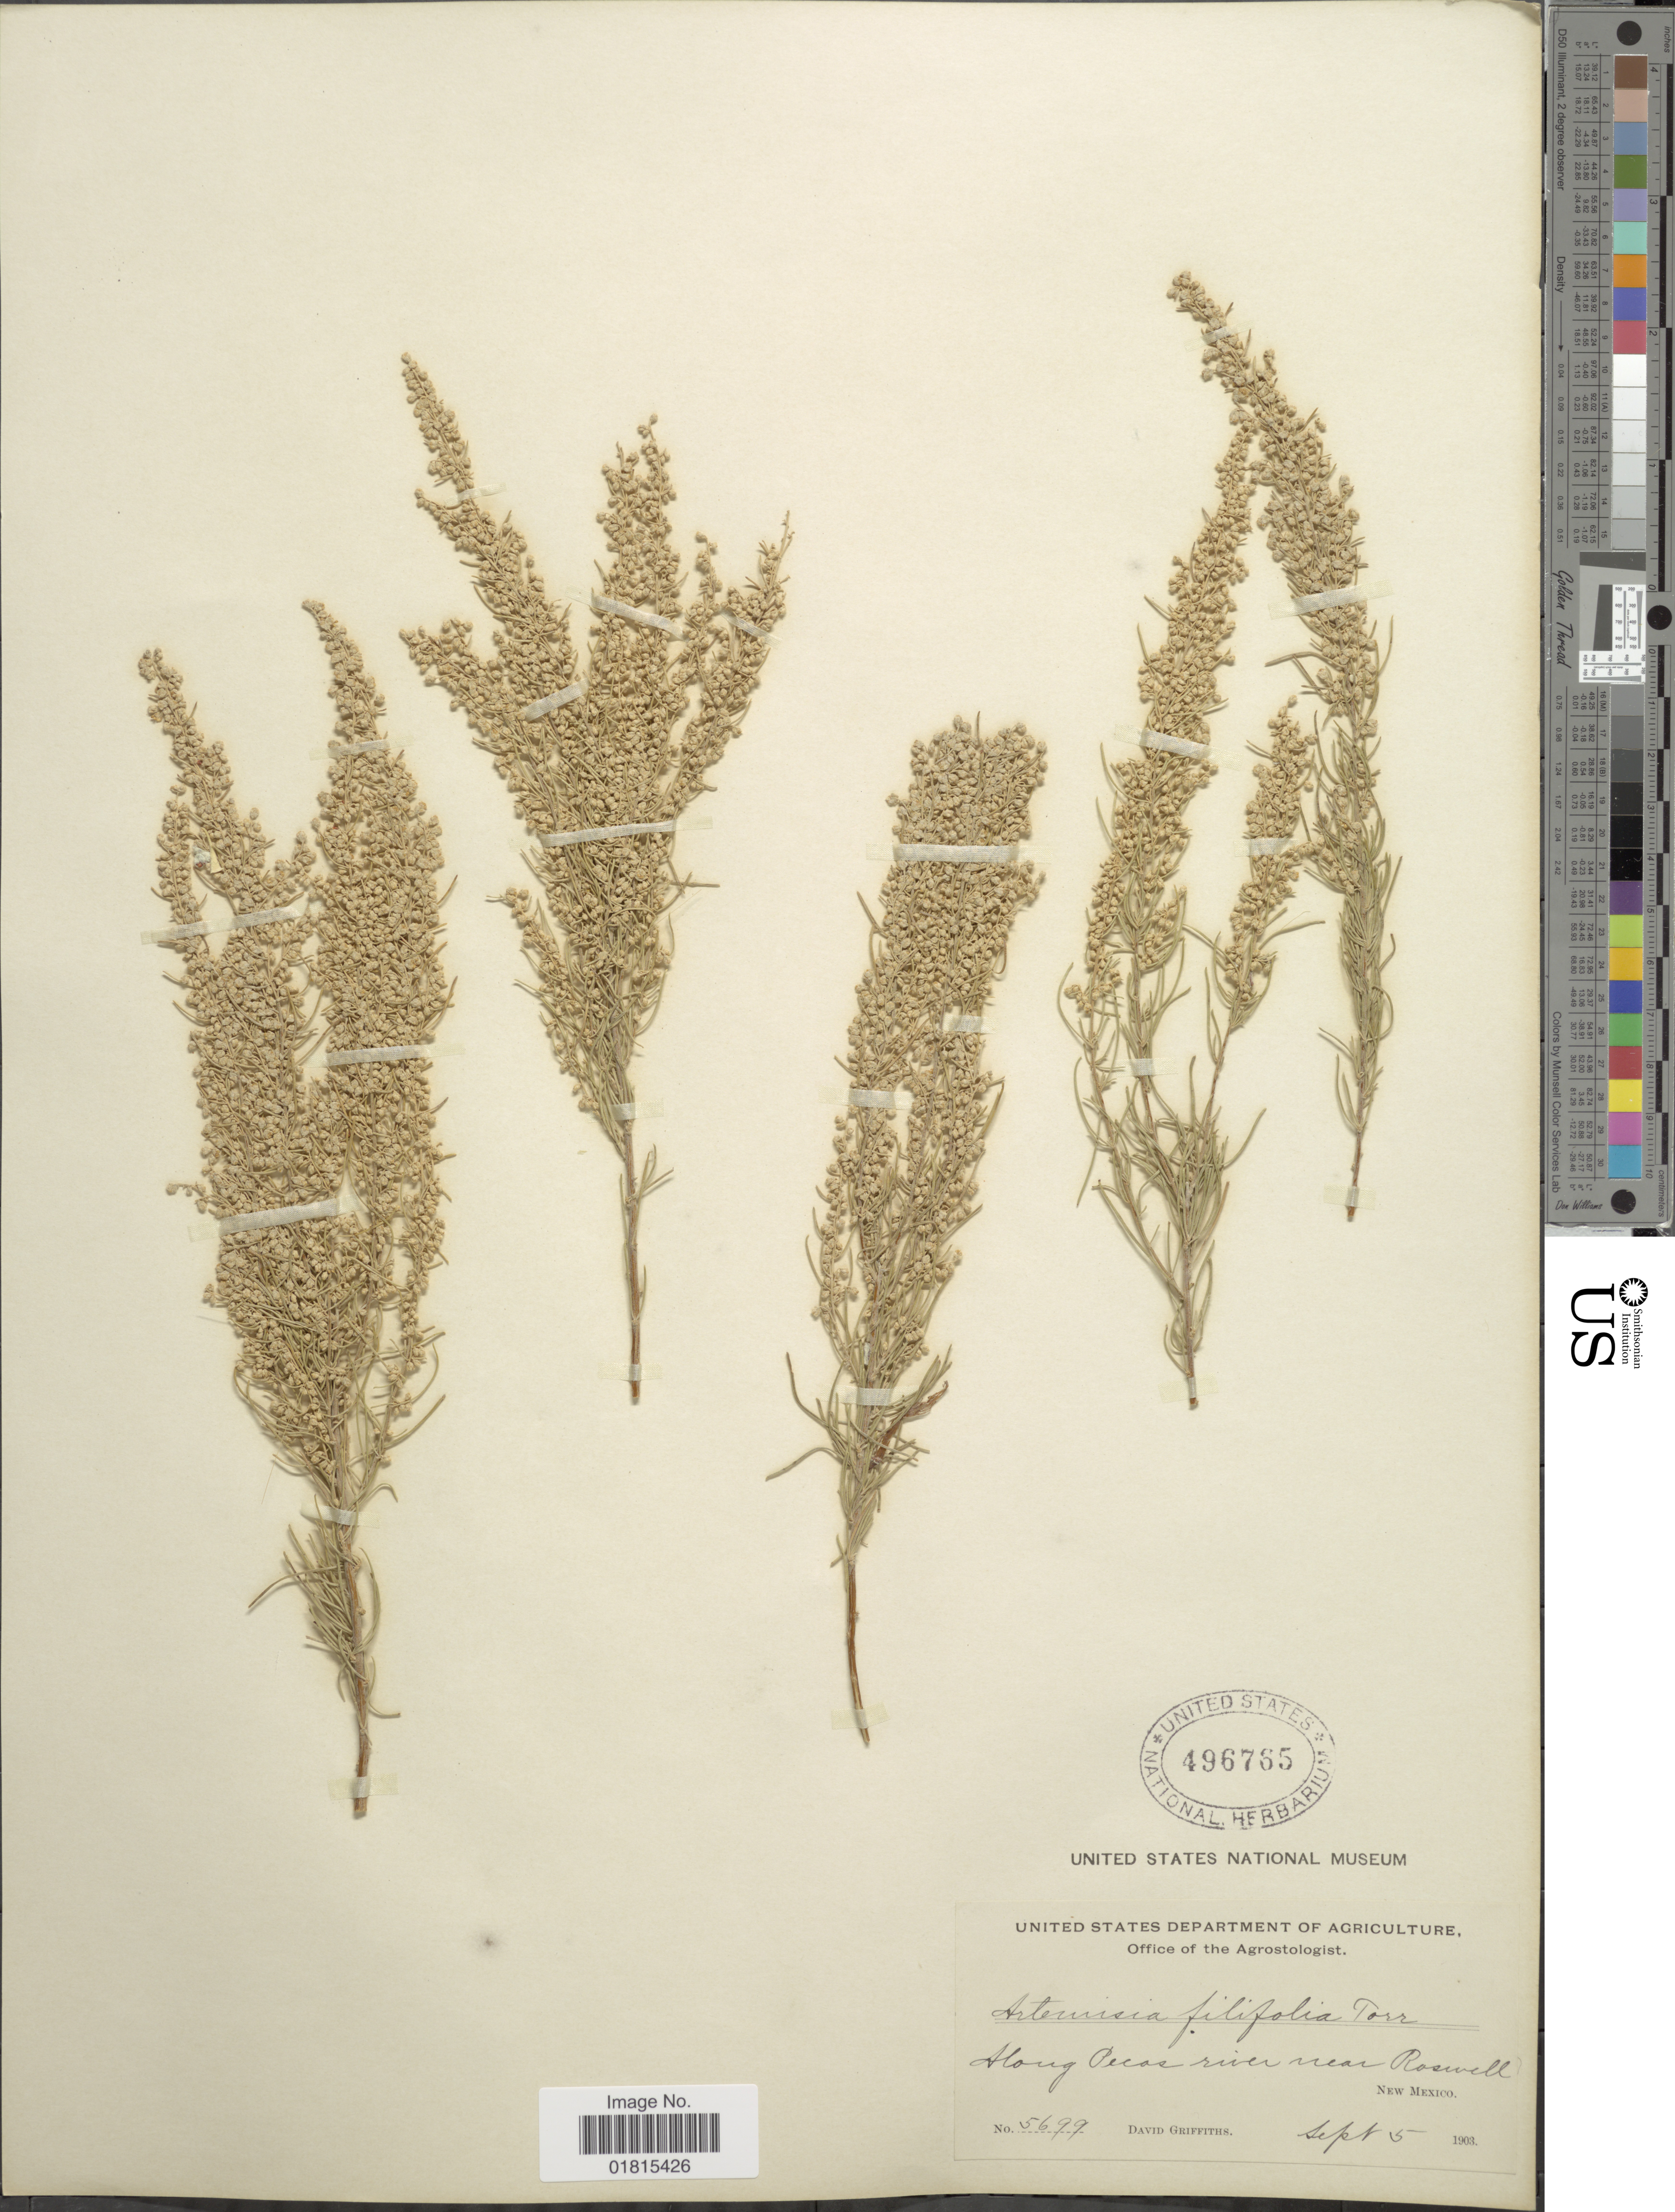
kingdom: Plantae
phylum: Tracheophyta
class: Magnoliopsida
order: Asterales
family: Asteraceae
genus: Artemisia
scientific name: Artemisia filifolia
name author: Torr.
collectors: D. Griffiths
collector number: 5699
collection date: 1903-09-05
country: United States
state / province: New Mexico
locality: Along Pexos river near Roswell, New Mexico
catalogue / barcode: US 496765